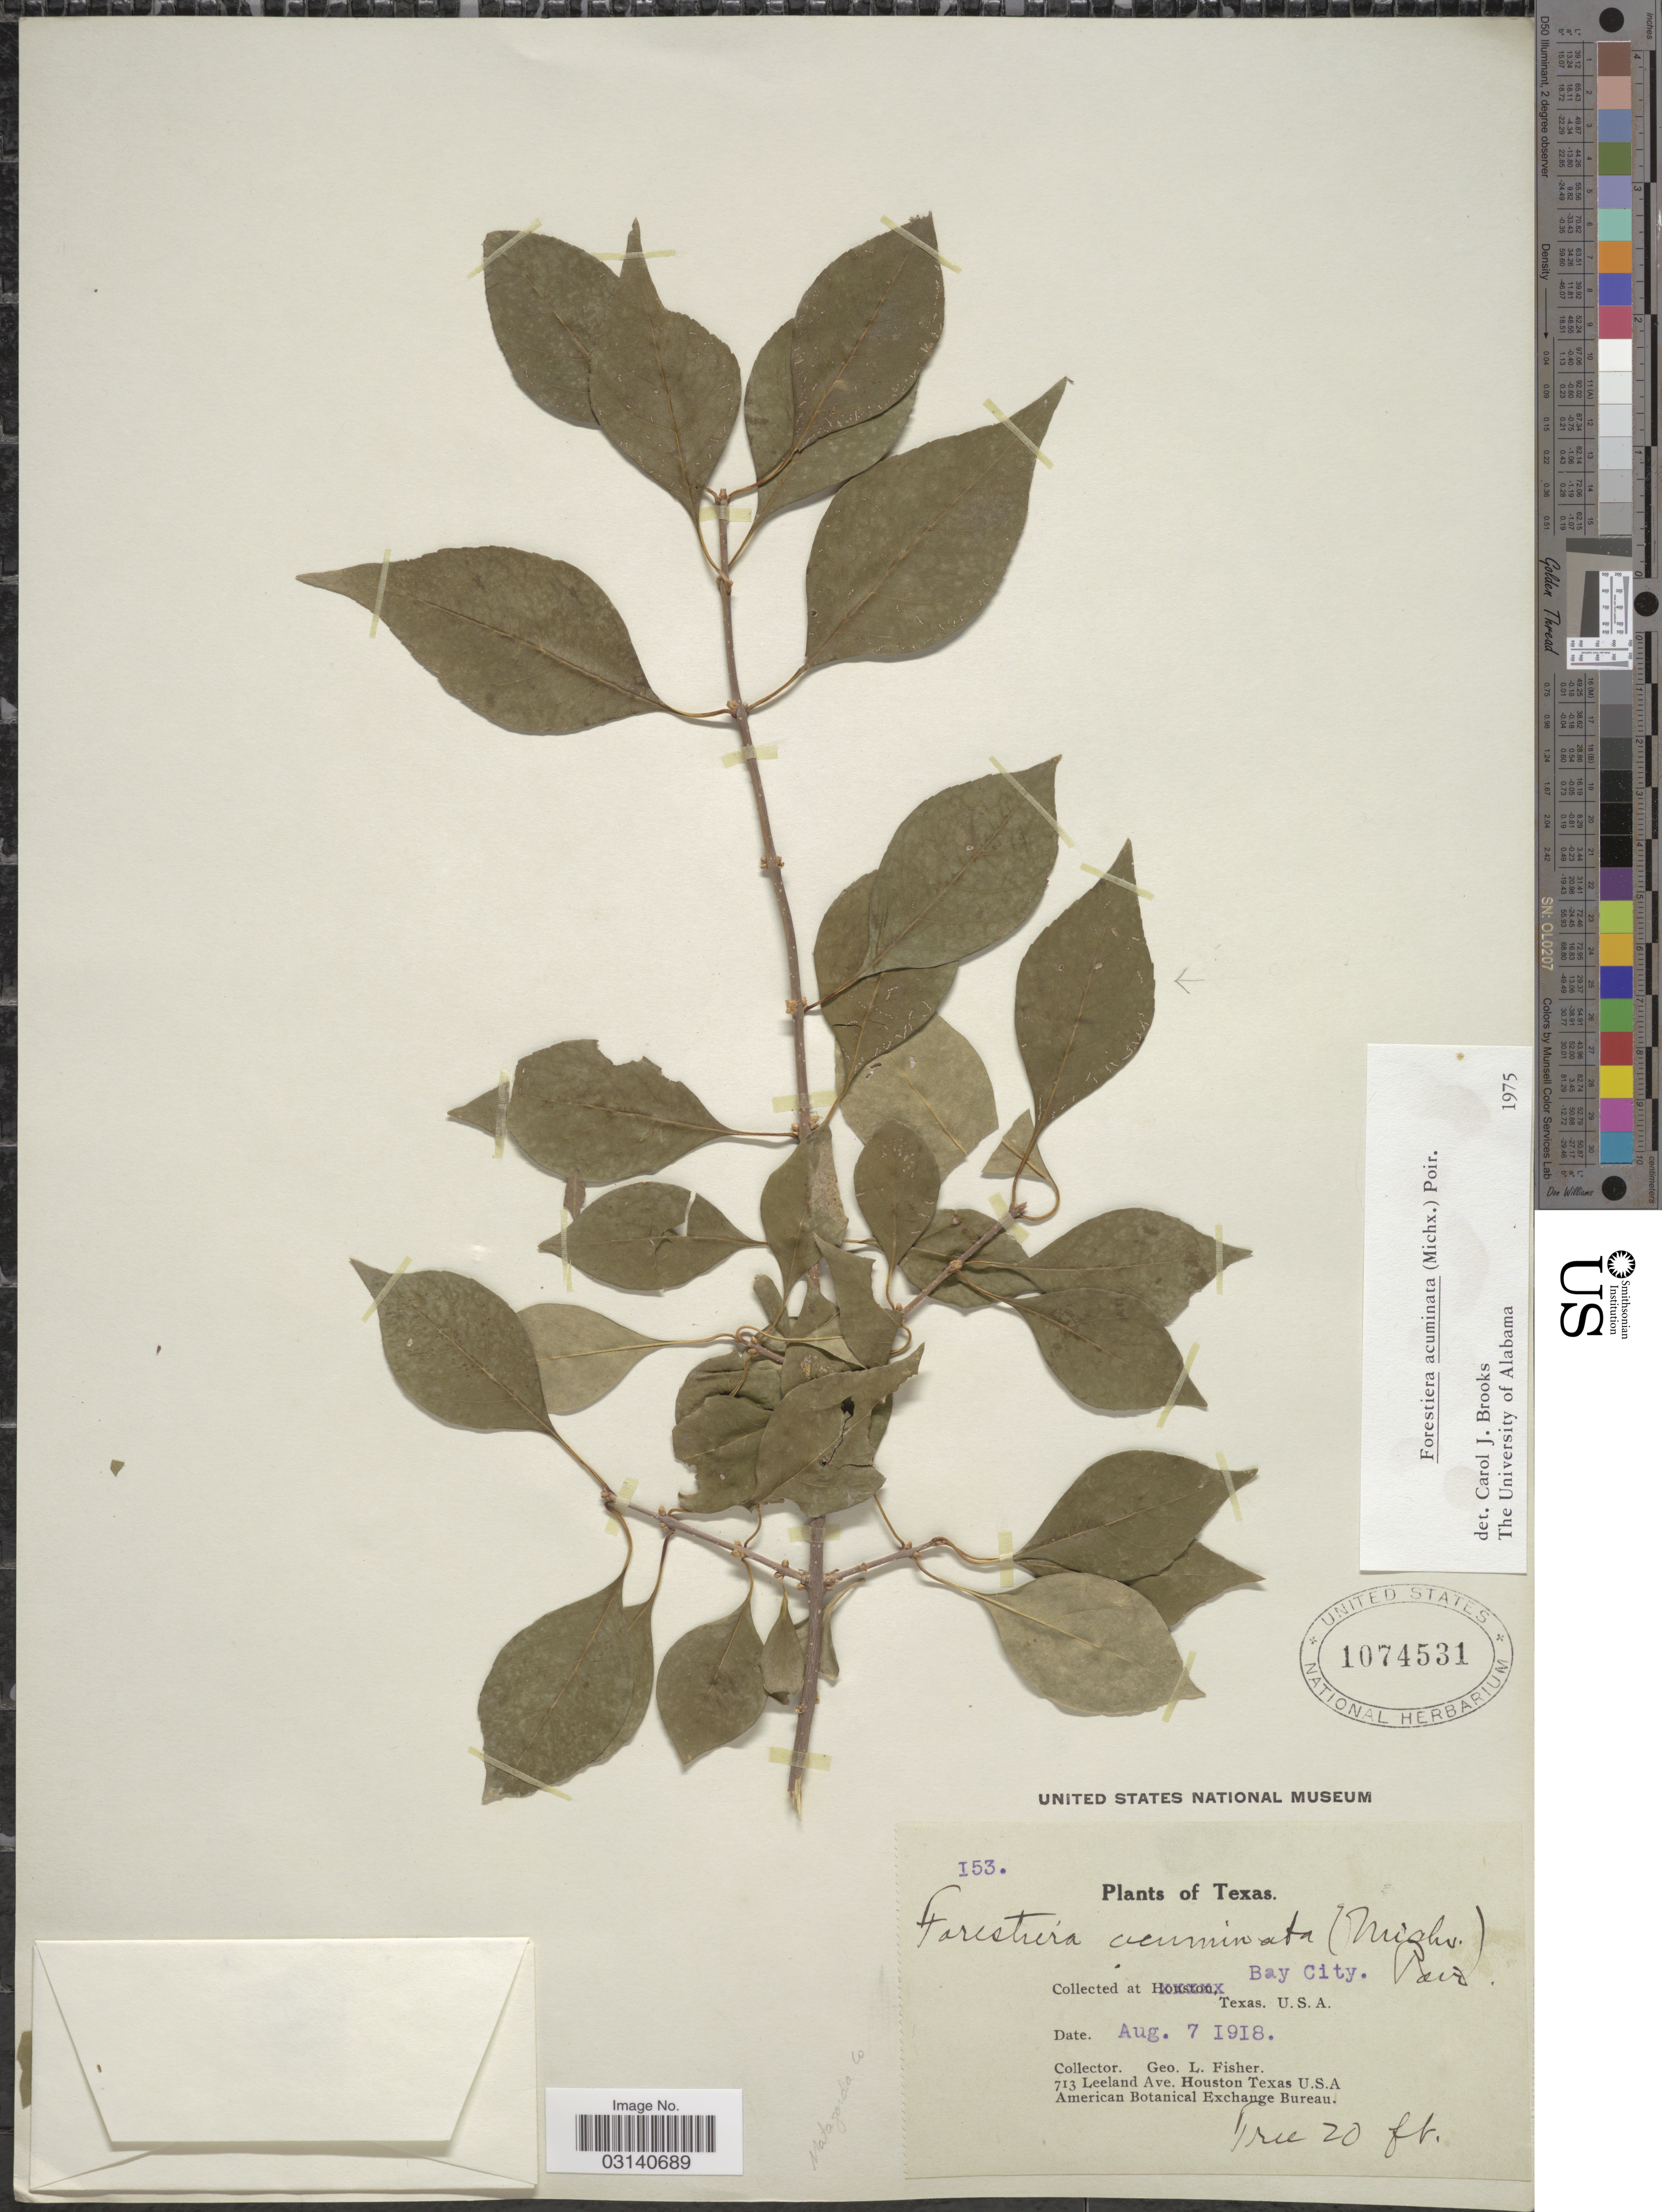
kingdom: Plantae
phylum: Tracheophyta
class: Magnoliopsida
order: Lamiales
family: Oleaceae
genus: Forestiera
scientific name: Forestiera acuminata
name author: (Michx.) Poir.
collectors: G. L. Fisher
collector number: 153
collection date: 1918-08-07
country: United States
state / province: Texas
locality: Bay City, Matagorda Co.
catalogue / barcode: US 1074531